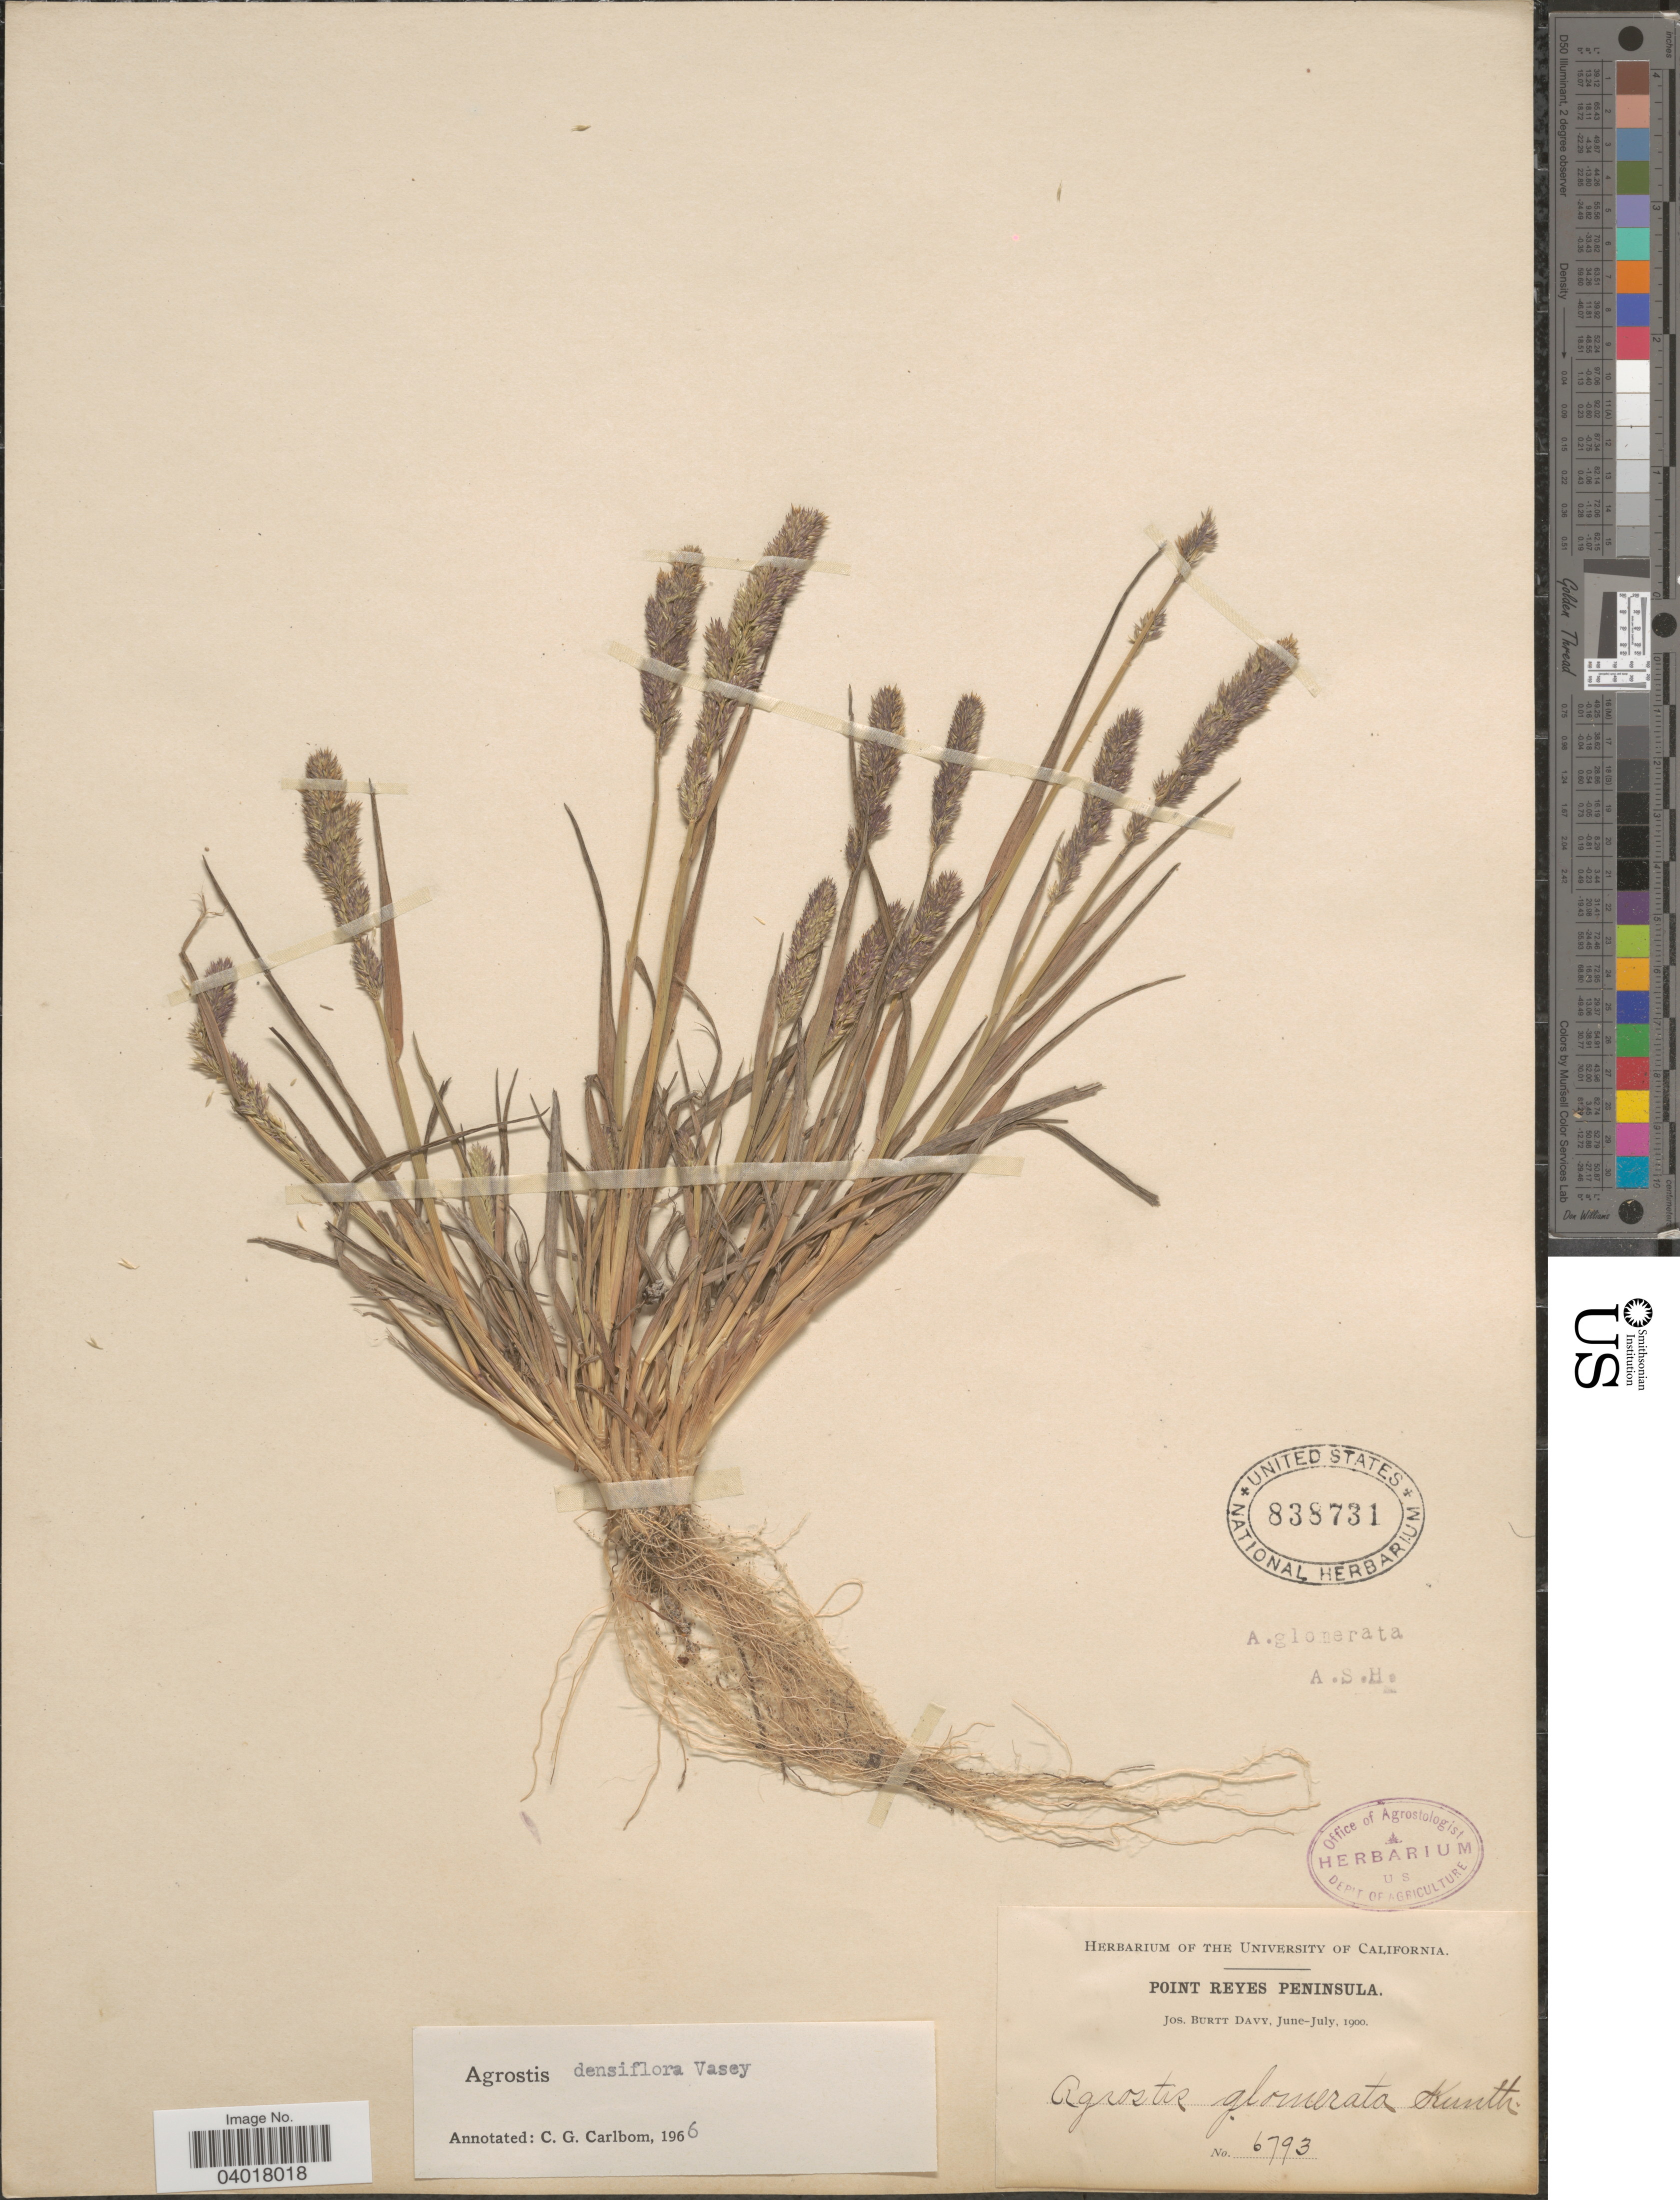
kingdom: Plantae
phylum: Tracheophyta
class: Liliopsida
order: Poales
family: Poaceae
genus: Agrostis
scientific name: Agrostis densiflora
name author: Vasey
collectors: J. Burtt Davy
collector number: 6793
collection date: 1900-06/1900-07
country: United States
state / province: California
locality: Point Reyes Peninsula.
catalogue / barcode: US 838731